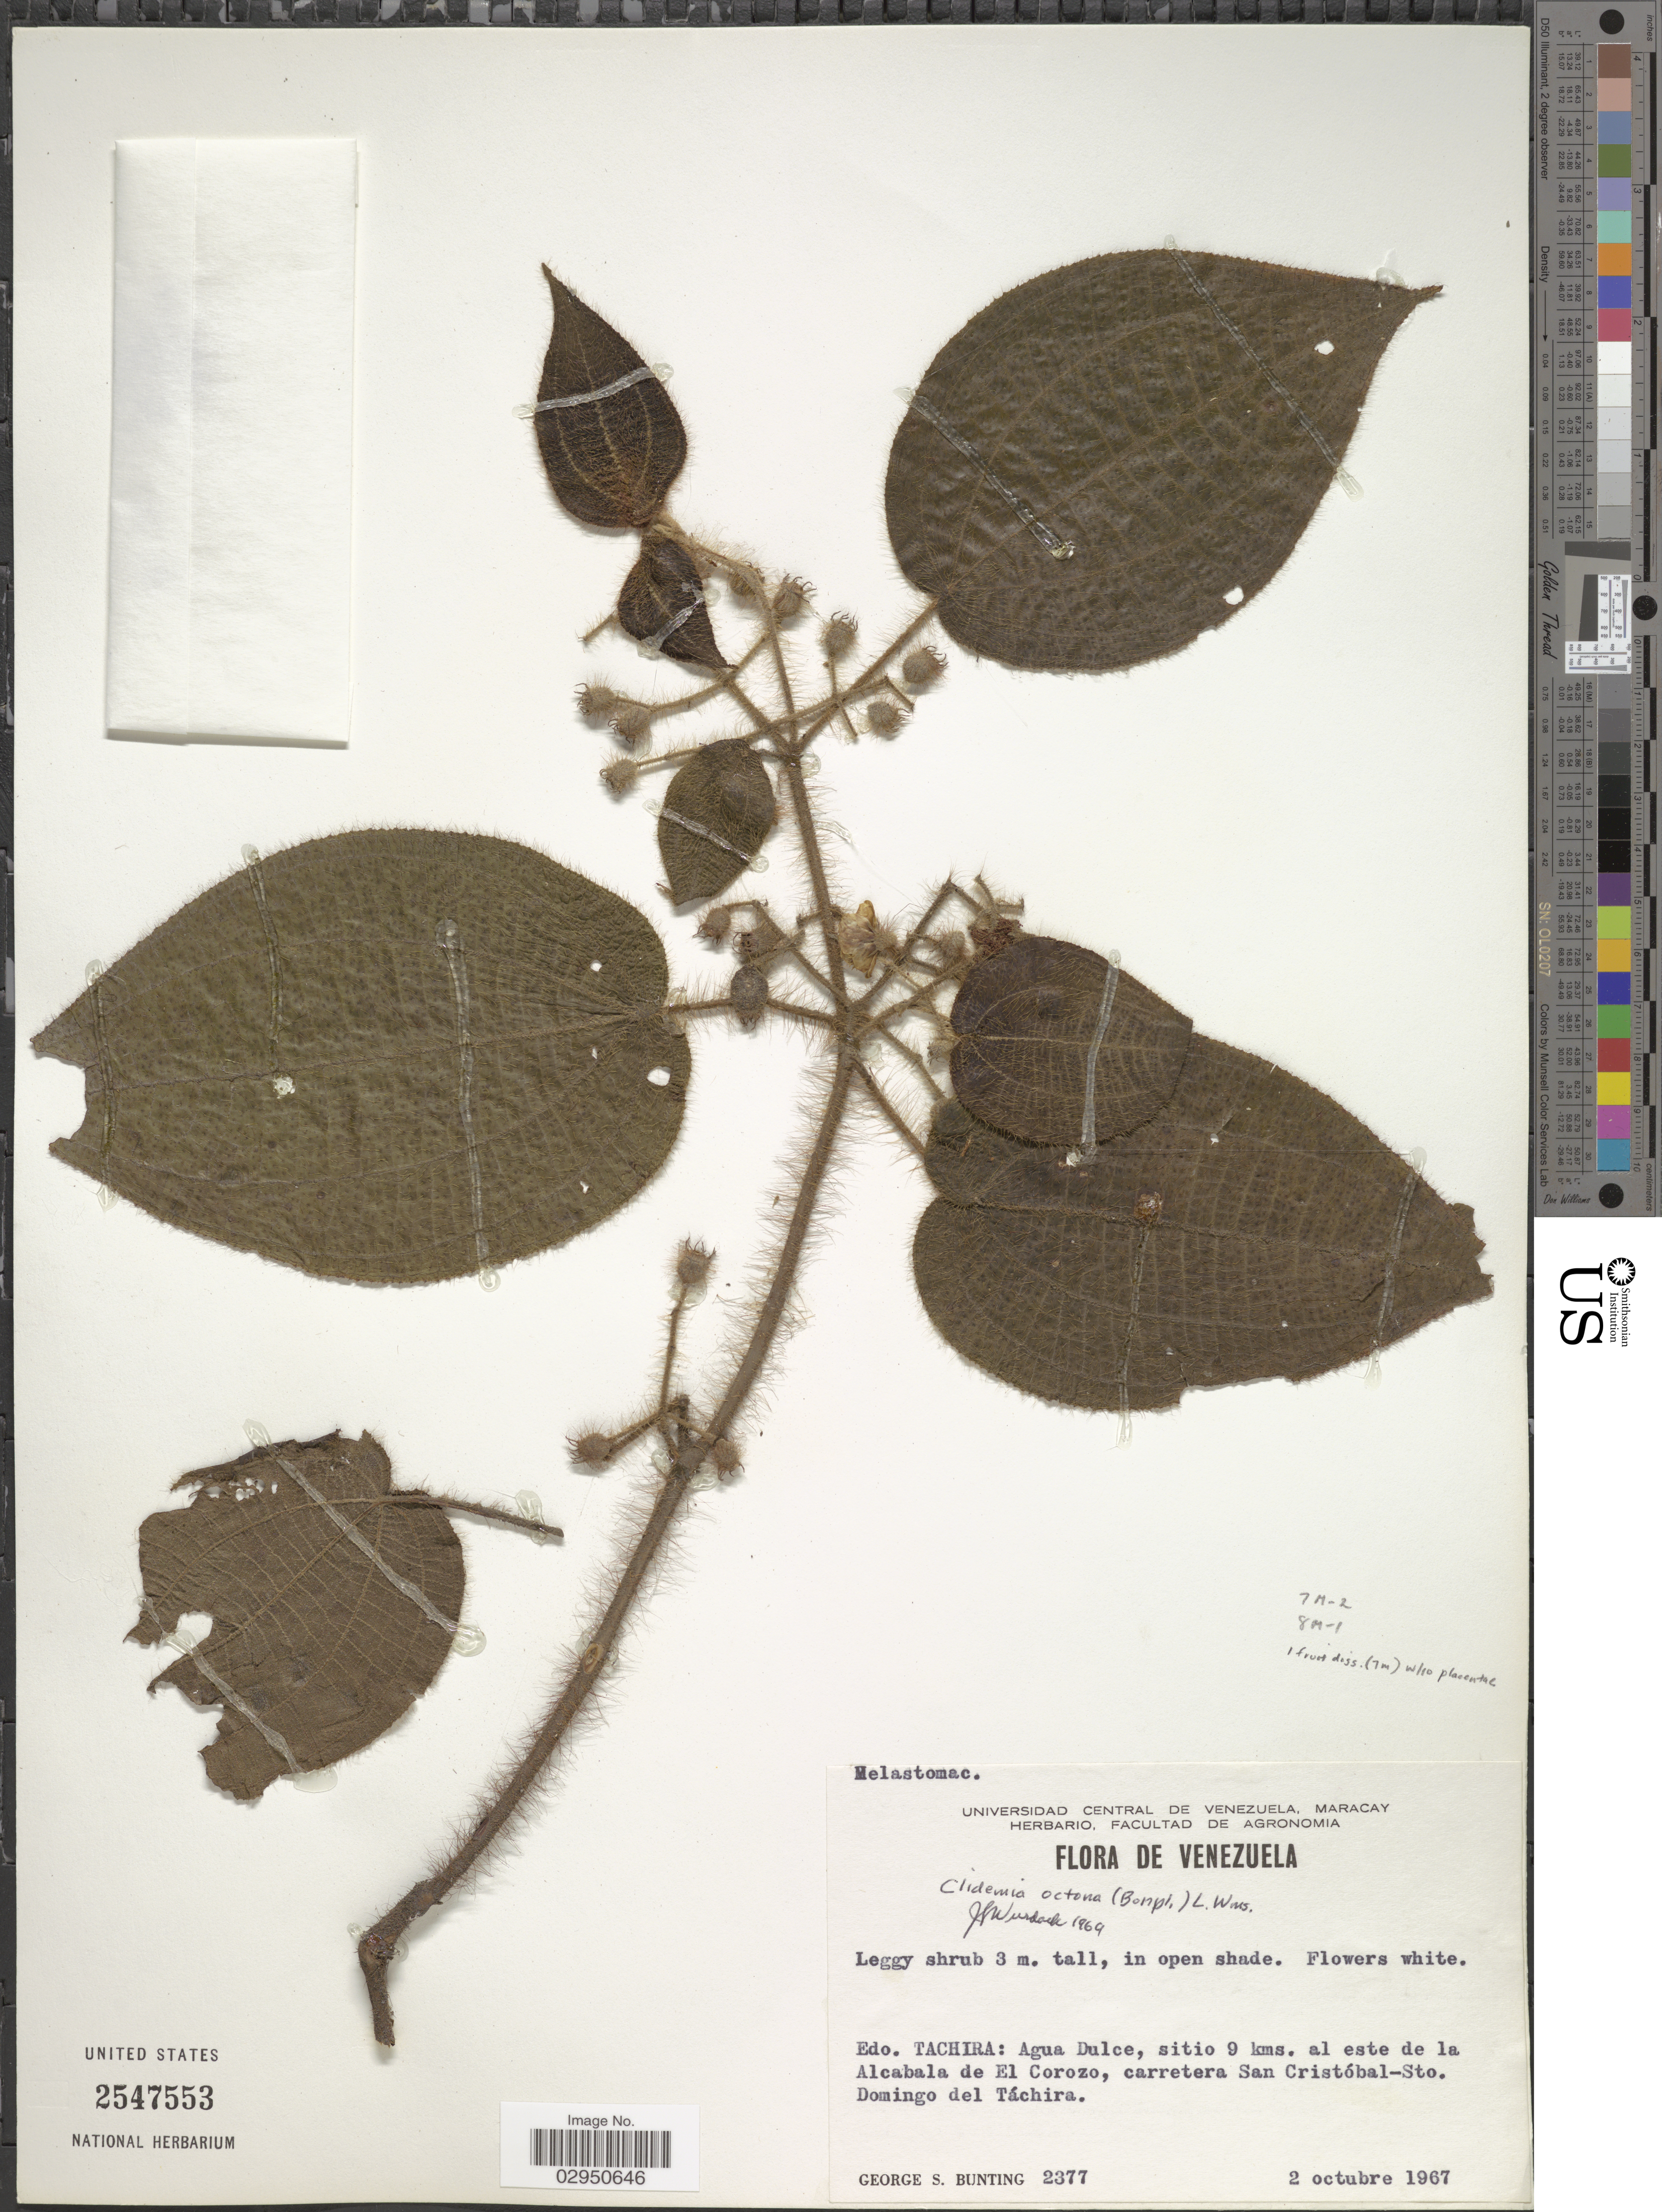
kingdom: Plantae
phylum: Tracheophyta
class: Magnoliopsida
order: Myrtales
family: Melastomataceae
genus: Clidemia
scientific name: Clidemia octona subsp. octona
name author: (Bonpl.) L.O. Williams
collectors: G. S. Bunting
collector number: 2377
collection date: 1967-10-02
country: Venezuela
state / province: Tachira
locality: Agua Dulce, sitio 9 kms. al este de la Alcabala de El Corozo, carretera San Cristóbal-Sto. Domingo del Táchira.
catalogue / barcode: US 2547553